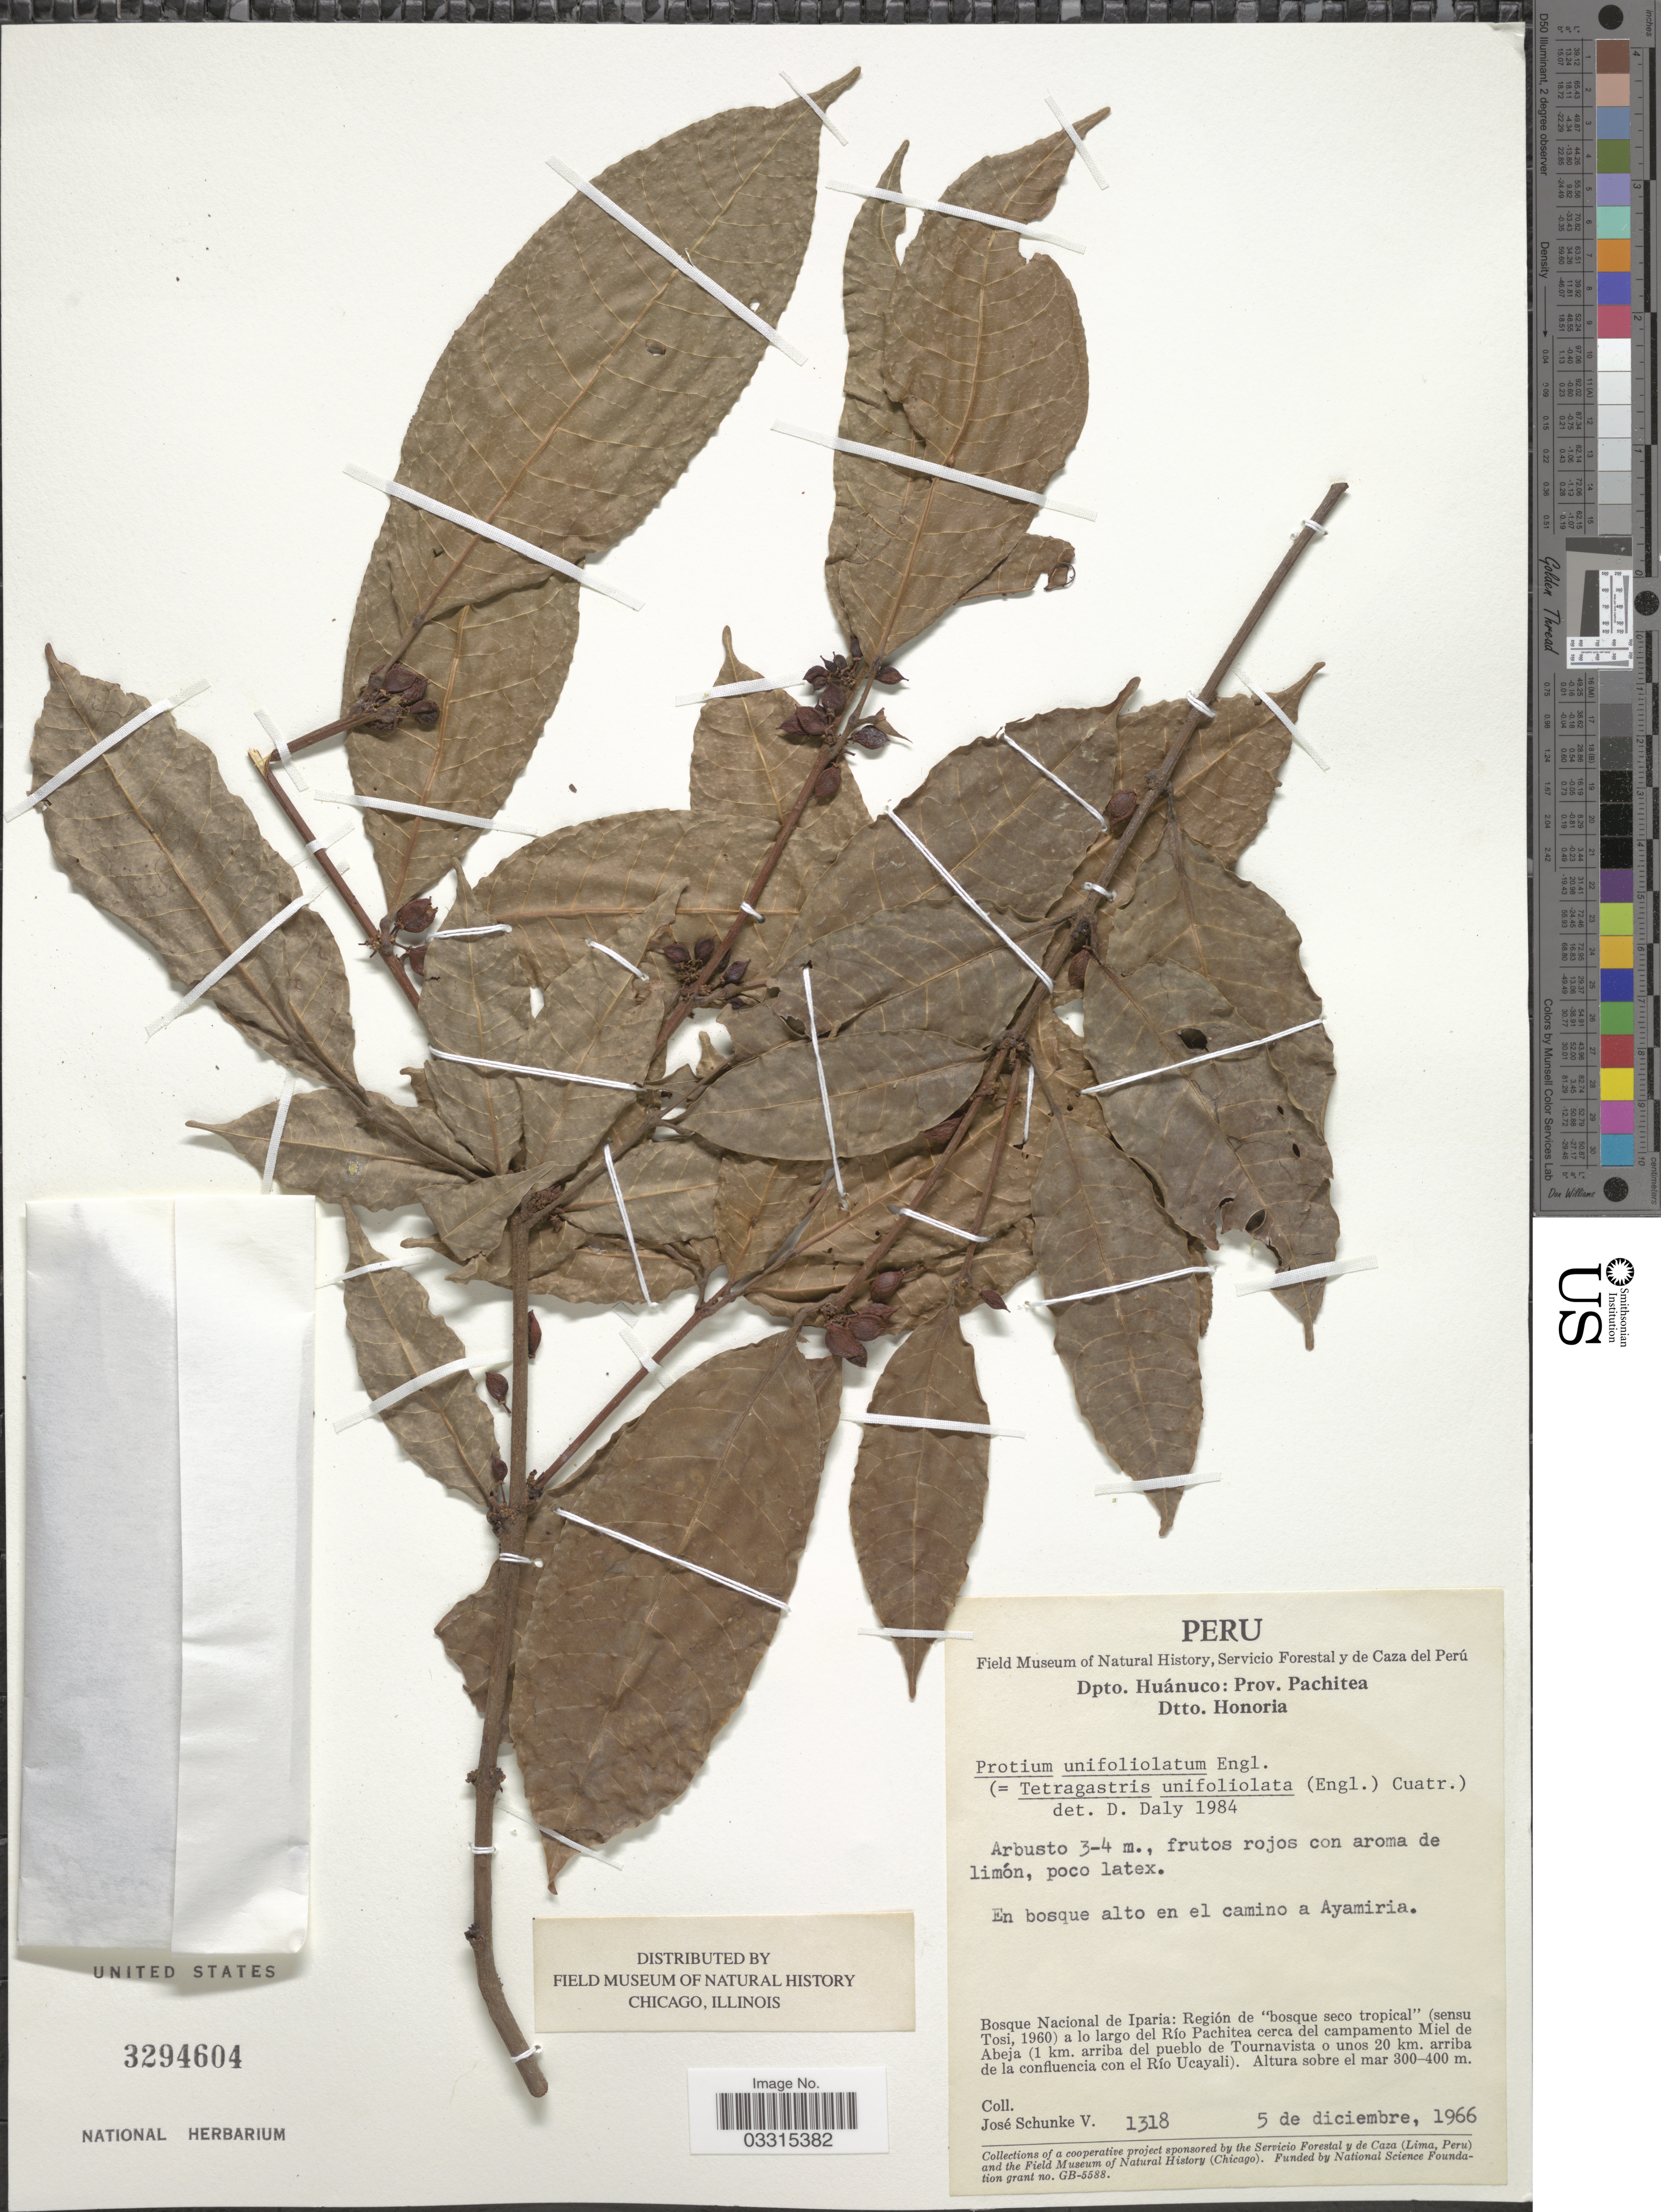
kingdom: Plantae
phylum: Tracheophyta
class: Magnoliopsida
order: Sapindales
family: Burseraceae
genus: Protium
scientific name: Protium unifoliolatum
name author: Engl.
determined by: Daly, D. C.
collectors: J. Schunke Vigo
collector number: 1318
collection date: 1966-12-05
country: Peru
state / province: Huánuco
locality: Dpto. Huánuco: Prov. Pachitea. Dtto. Honoria. En bosque alto en el camino a Ayamiria. Bosque Nacional de Iparia: Región de "bosque seco tropical" (sensu Tosi, 1960) a lo largo del Río Pachitea cerca del campamento Miel de Abeja (1 km. arriba del pueblo de Tournavista o unos 20 km. arriba de la confluencia con el Río Ucayali).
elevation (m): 300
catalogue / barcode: US 3294604